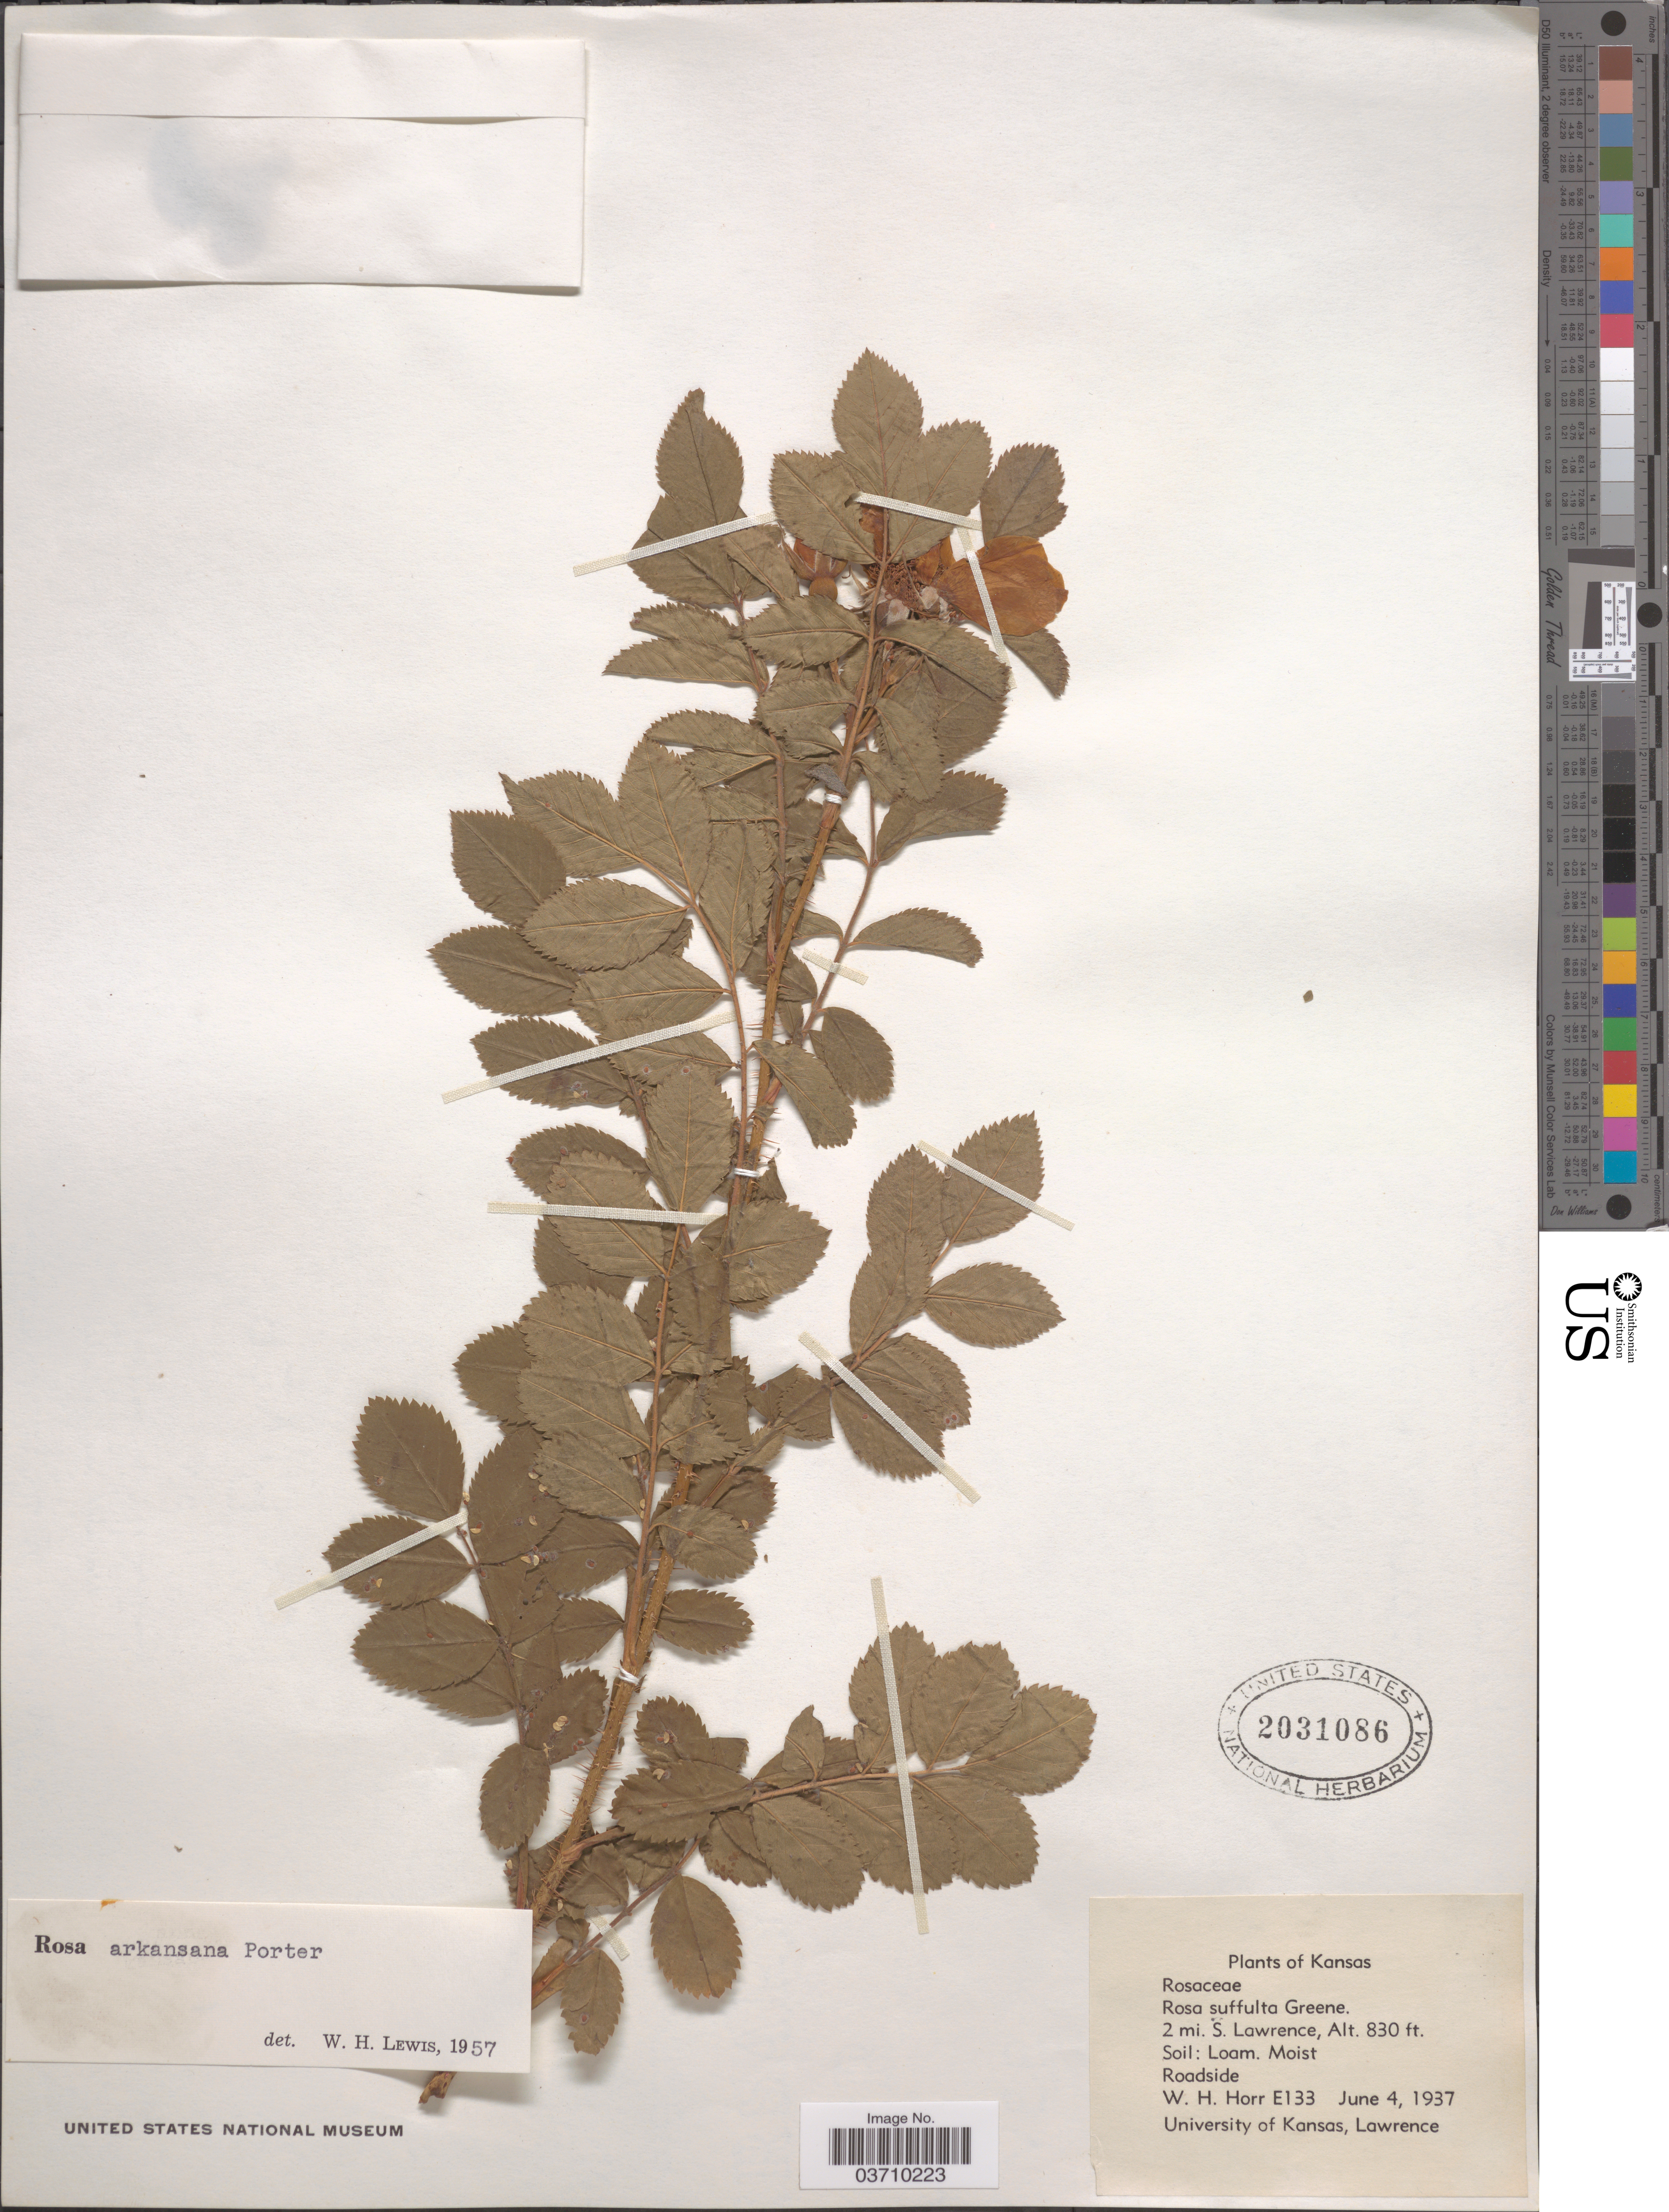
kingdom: Plantae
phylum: Tracheophyta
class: Magnoliopsida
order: Rosales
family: Rosaceae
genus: Rosa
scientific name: Rosa arkansana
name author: Porter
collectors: W. H. Horr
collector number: E133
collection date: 1937-06-04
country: United States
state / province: Kansas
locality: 2 mi. S. Lawrence.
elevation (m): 253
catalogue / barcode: US 2031086